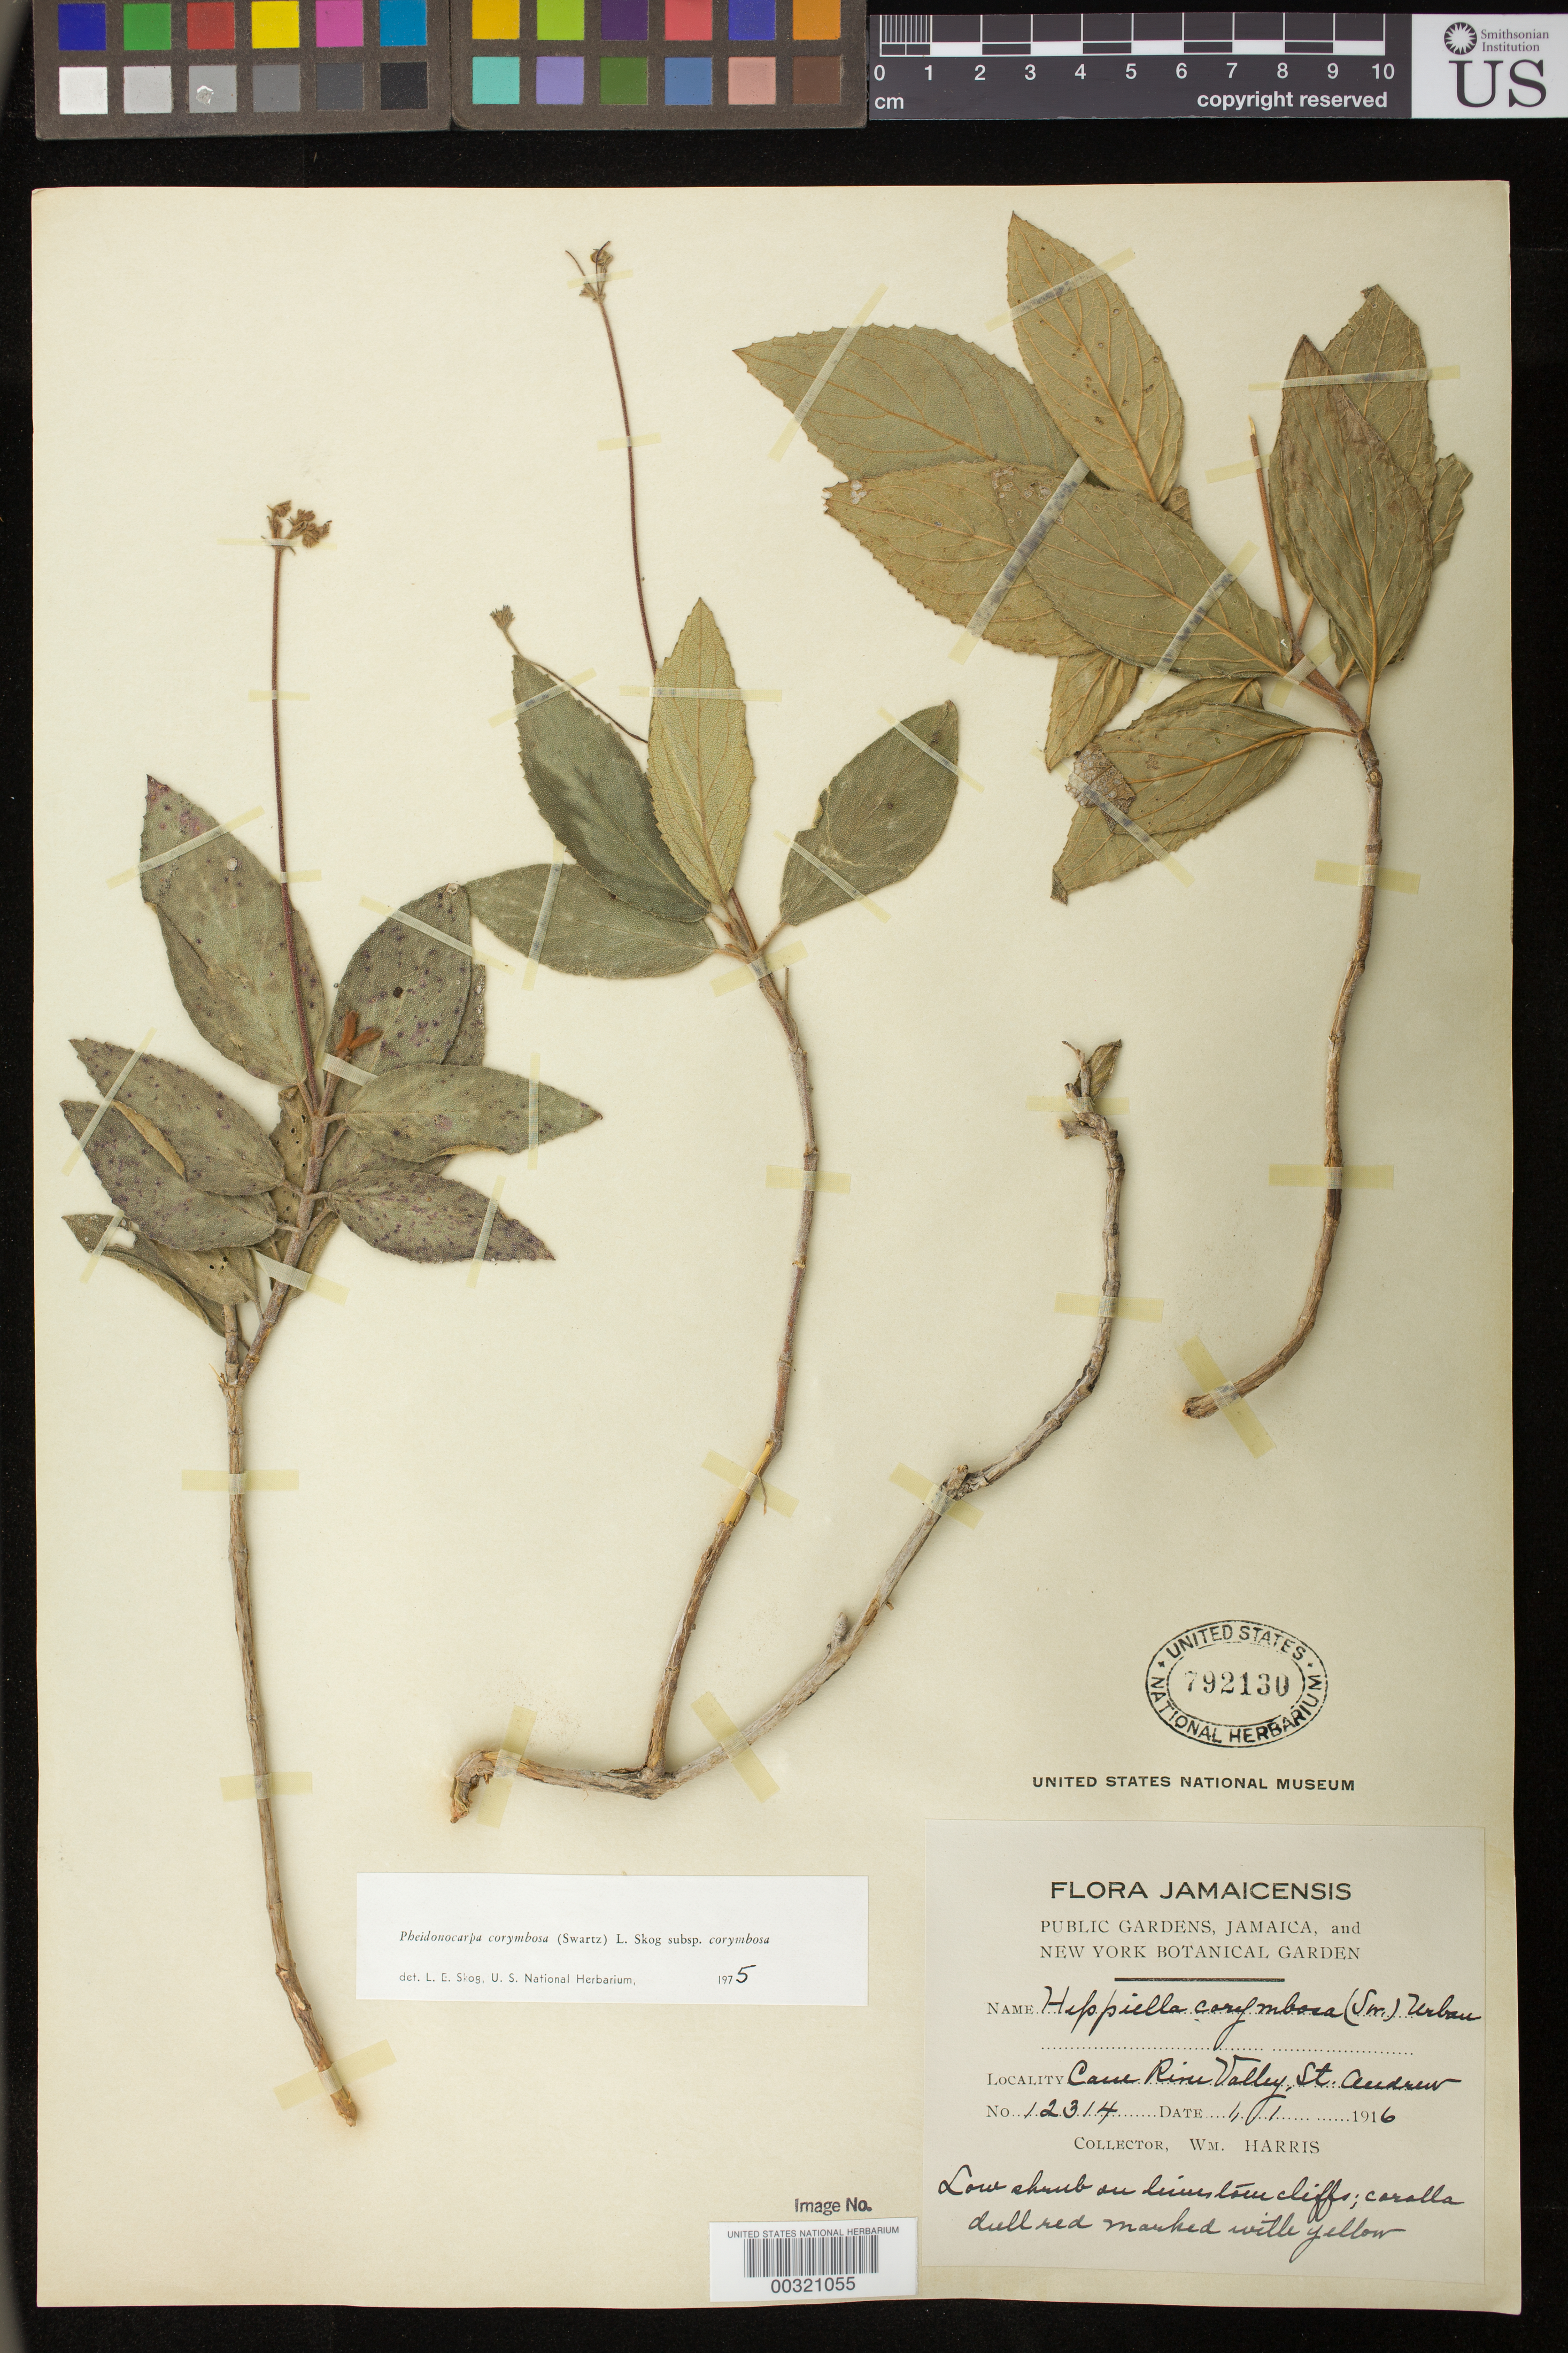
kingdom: Plantae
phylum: Tracheophyta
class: Magnoliopsida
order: Lamiales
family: Gesneriaceae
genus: Pheidonocarpa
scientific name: Pheidonocarpa corymbosa subsp. corymbosa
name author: (Sw.) L.E. Skog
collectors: W. Harris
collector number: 12314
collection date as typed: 01 Jan 1916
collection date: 1916-01-01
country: Jamaica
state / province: Saint Andrew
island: Jamaica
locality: Cane River valley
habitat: On limestone cliffs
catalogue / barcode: US 792130